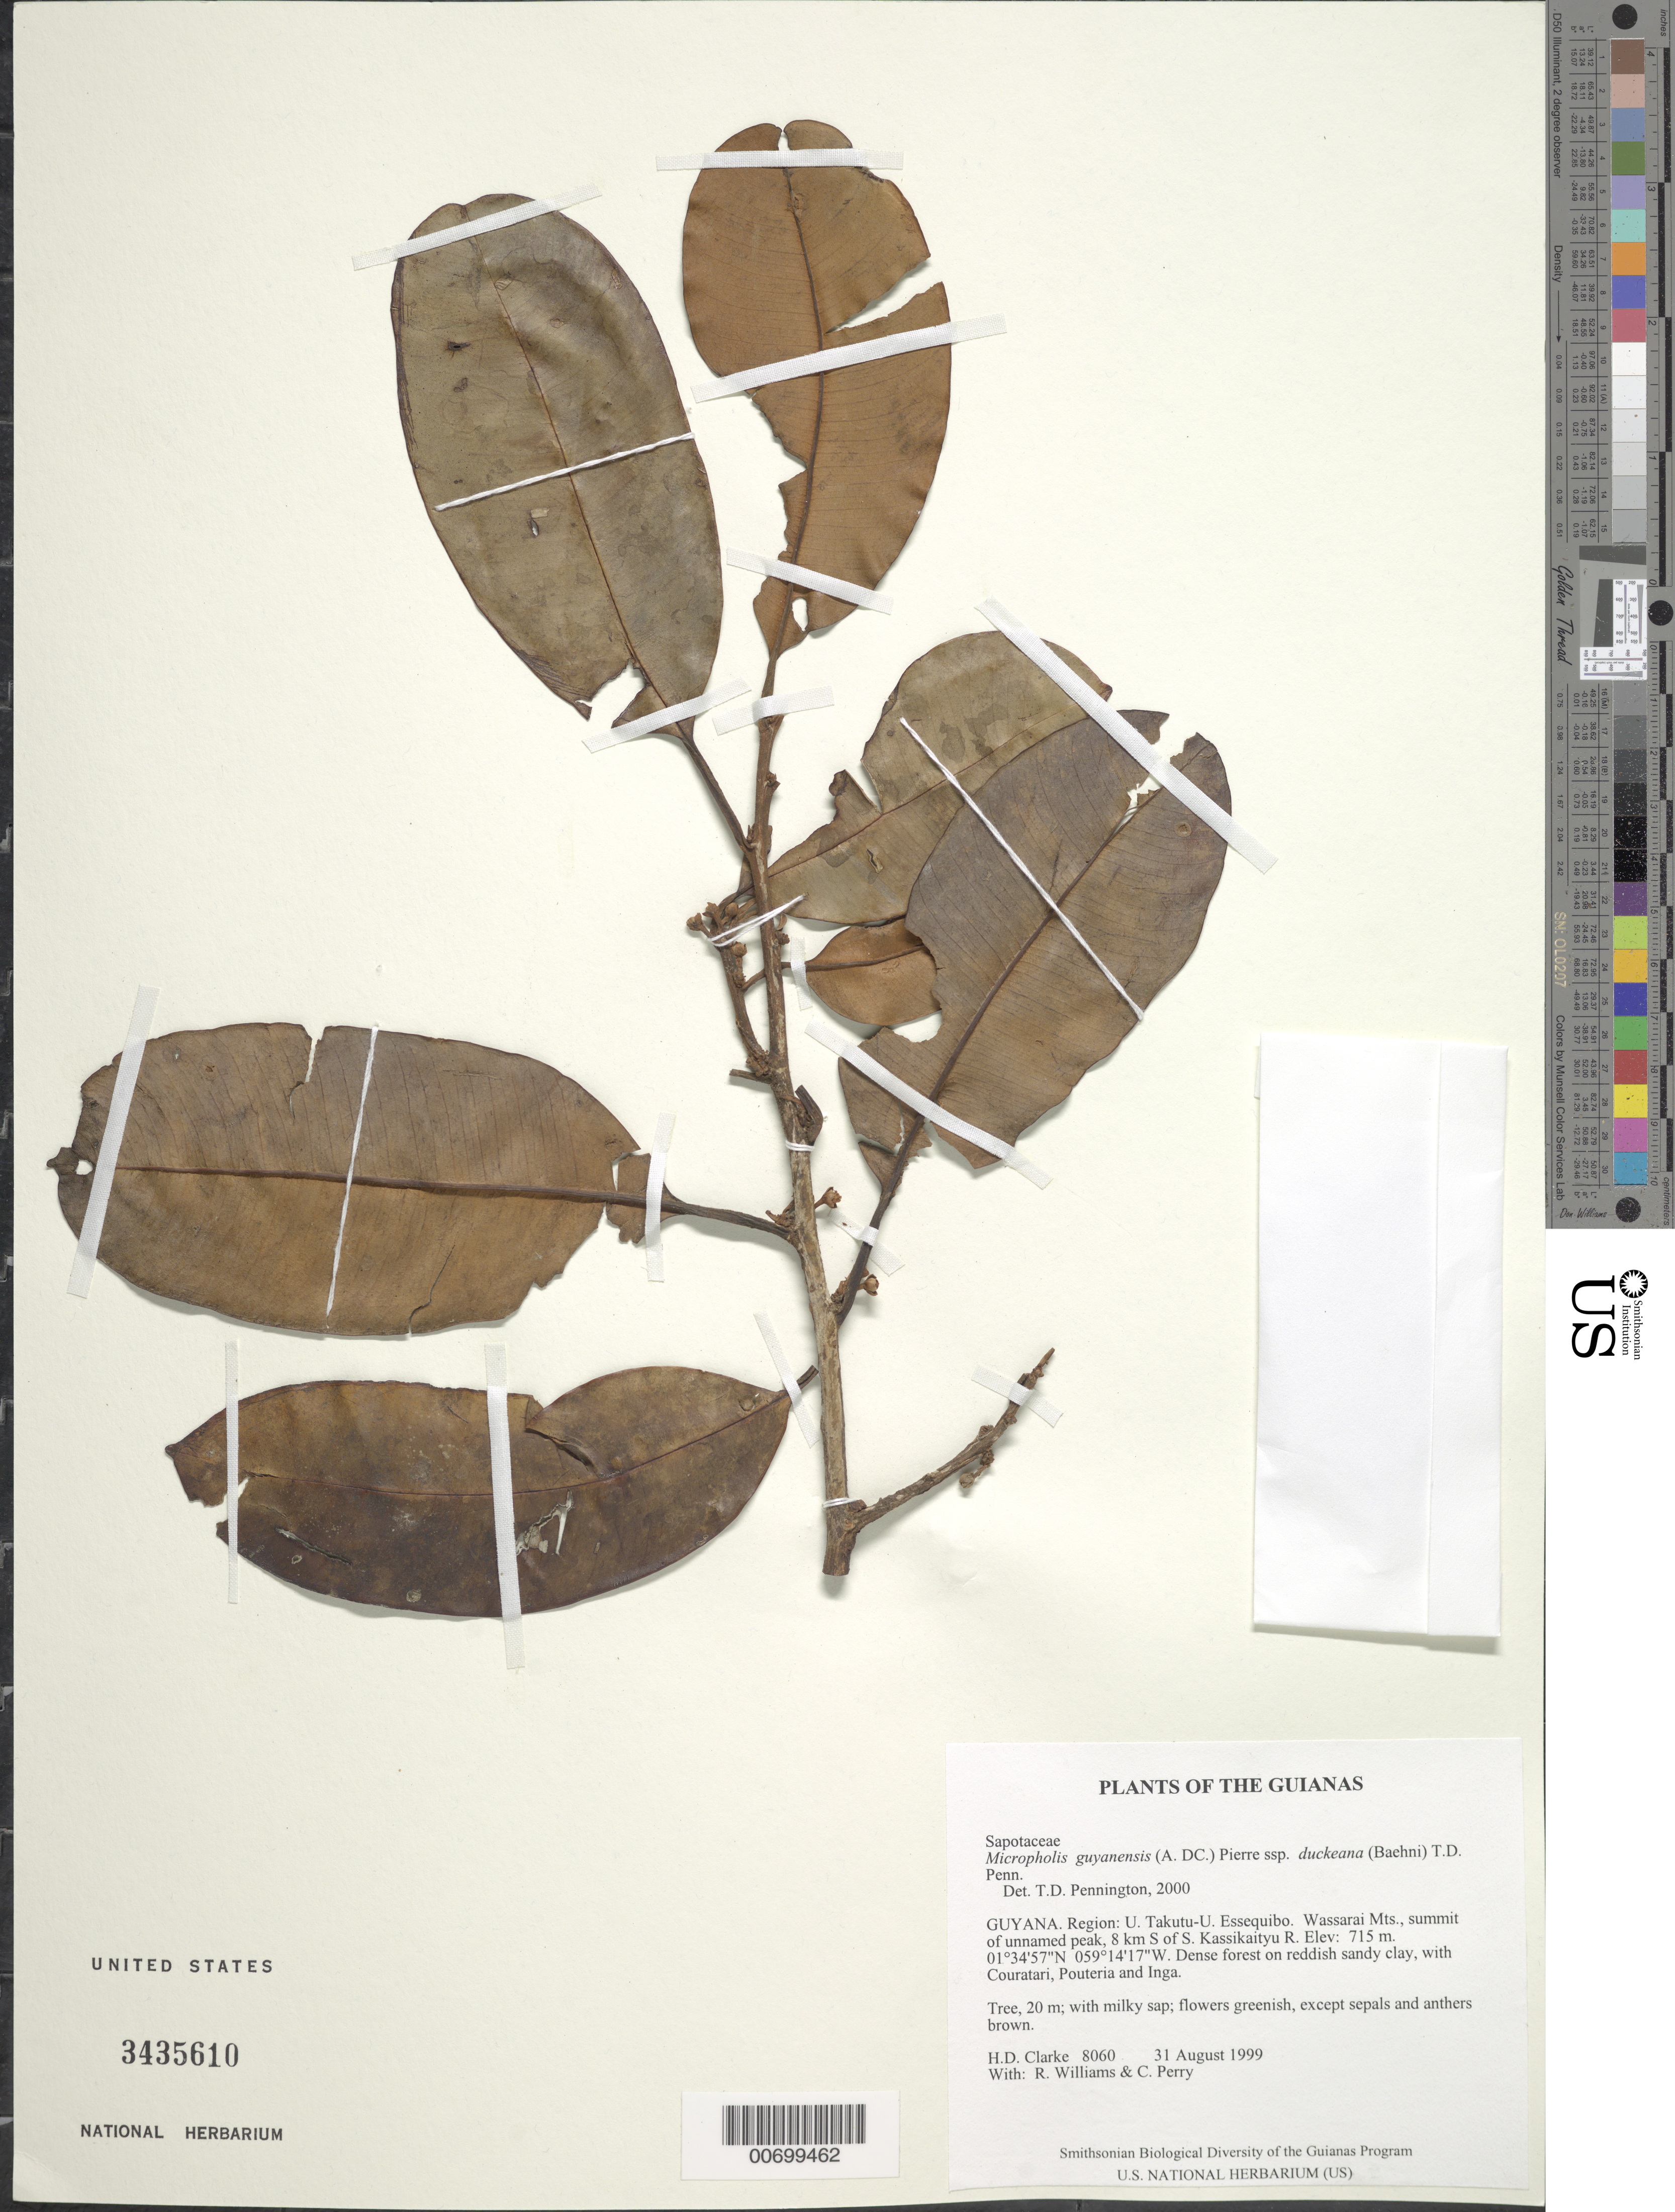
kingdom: Plantae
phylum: Tracheophyta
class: Magnoliopsida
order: Ericales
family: Sapotaceae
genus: Micropholis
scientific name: Micropholis guyanensis subsp. duckeana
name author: (Baehni) T.D. Penn.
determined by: Pennington, T. D., (K)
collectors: H. D. Clarke, R. Williams & C. Perry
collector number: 8060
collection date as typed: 31 August 1999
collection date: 1999-08-31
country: Guyana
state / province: U. Takutu-U. Essequibo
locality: Wassarai Mts., summit of unnamed peak, 8 km S of S. Kassikaityu R.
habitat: Dense forest on reddish sandy clay, with Couratari, Pouteria and Inga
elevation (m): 715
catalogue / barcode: US 3435610